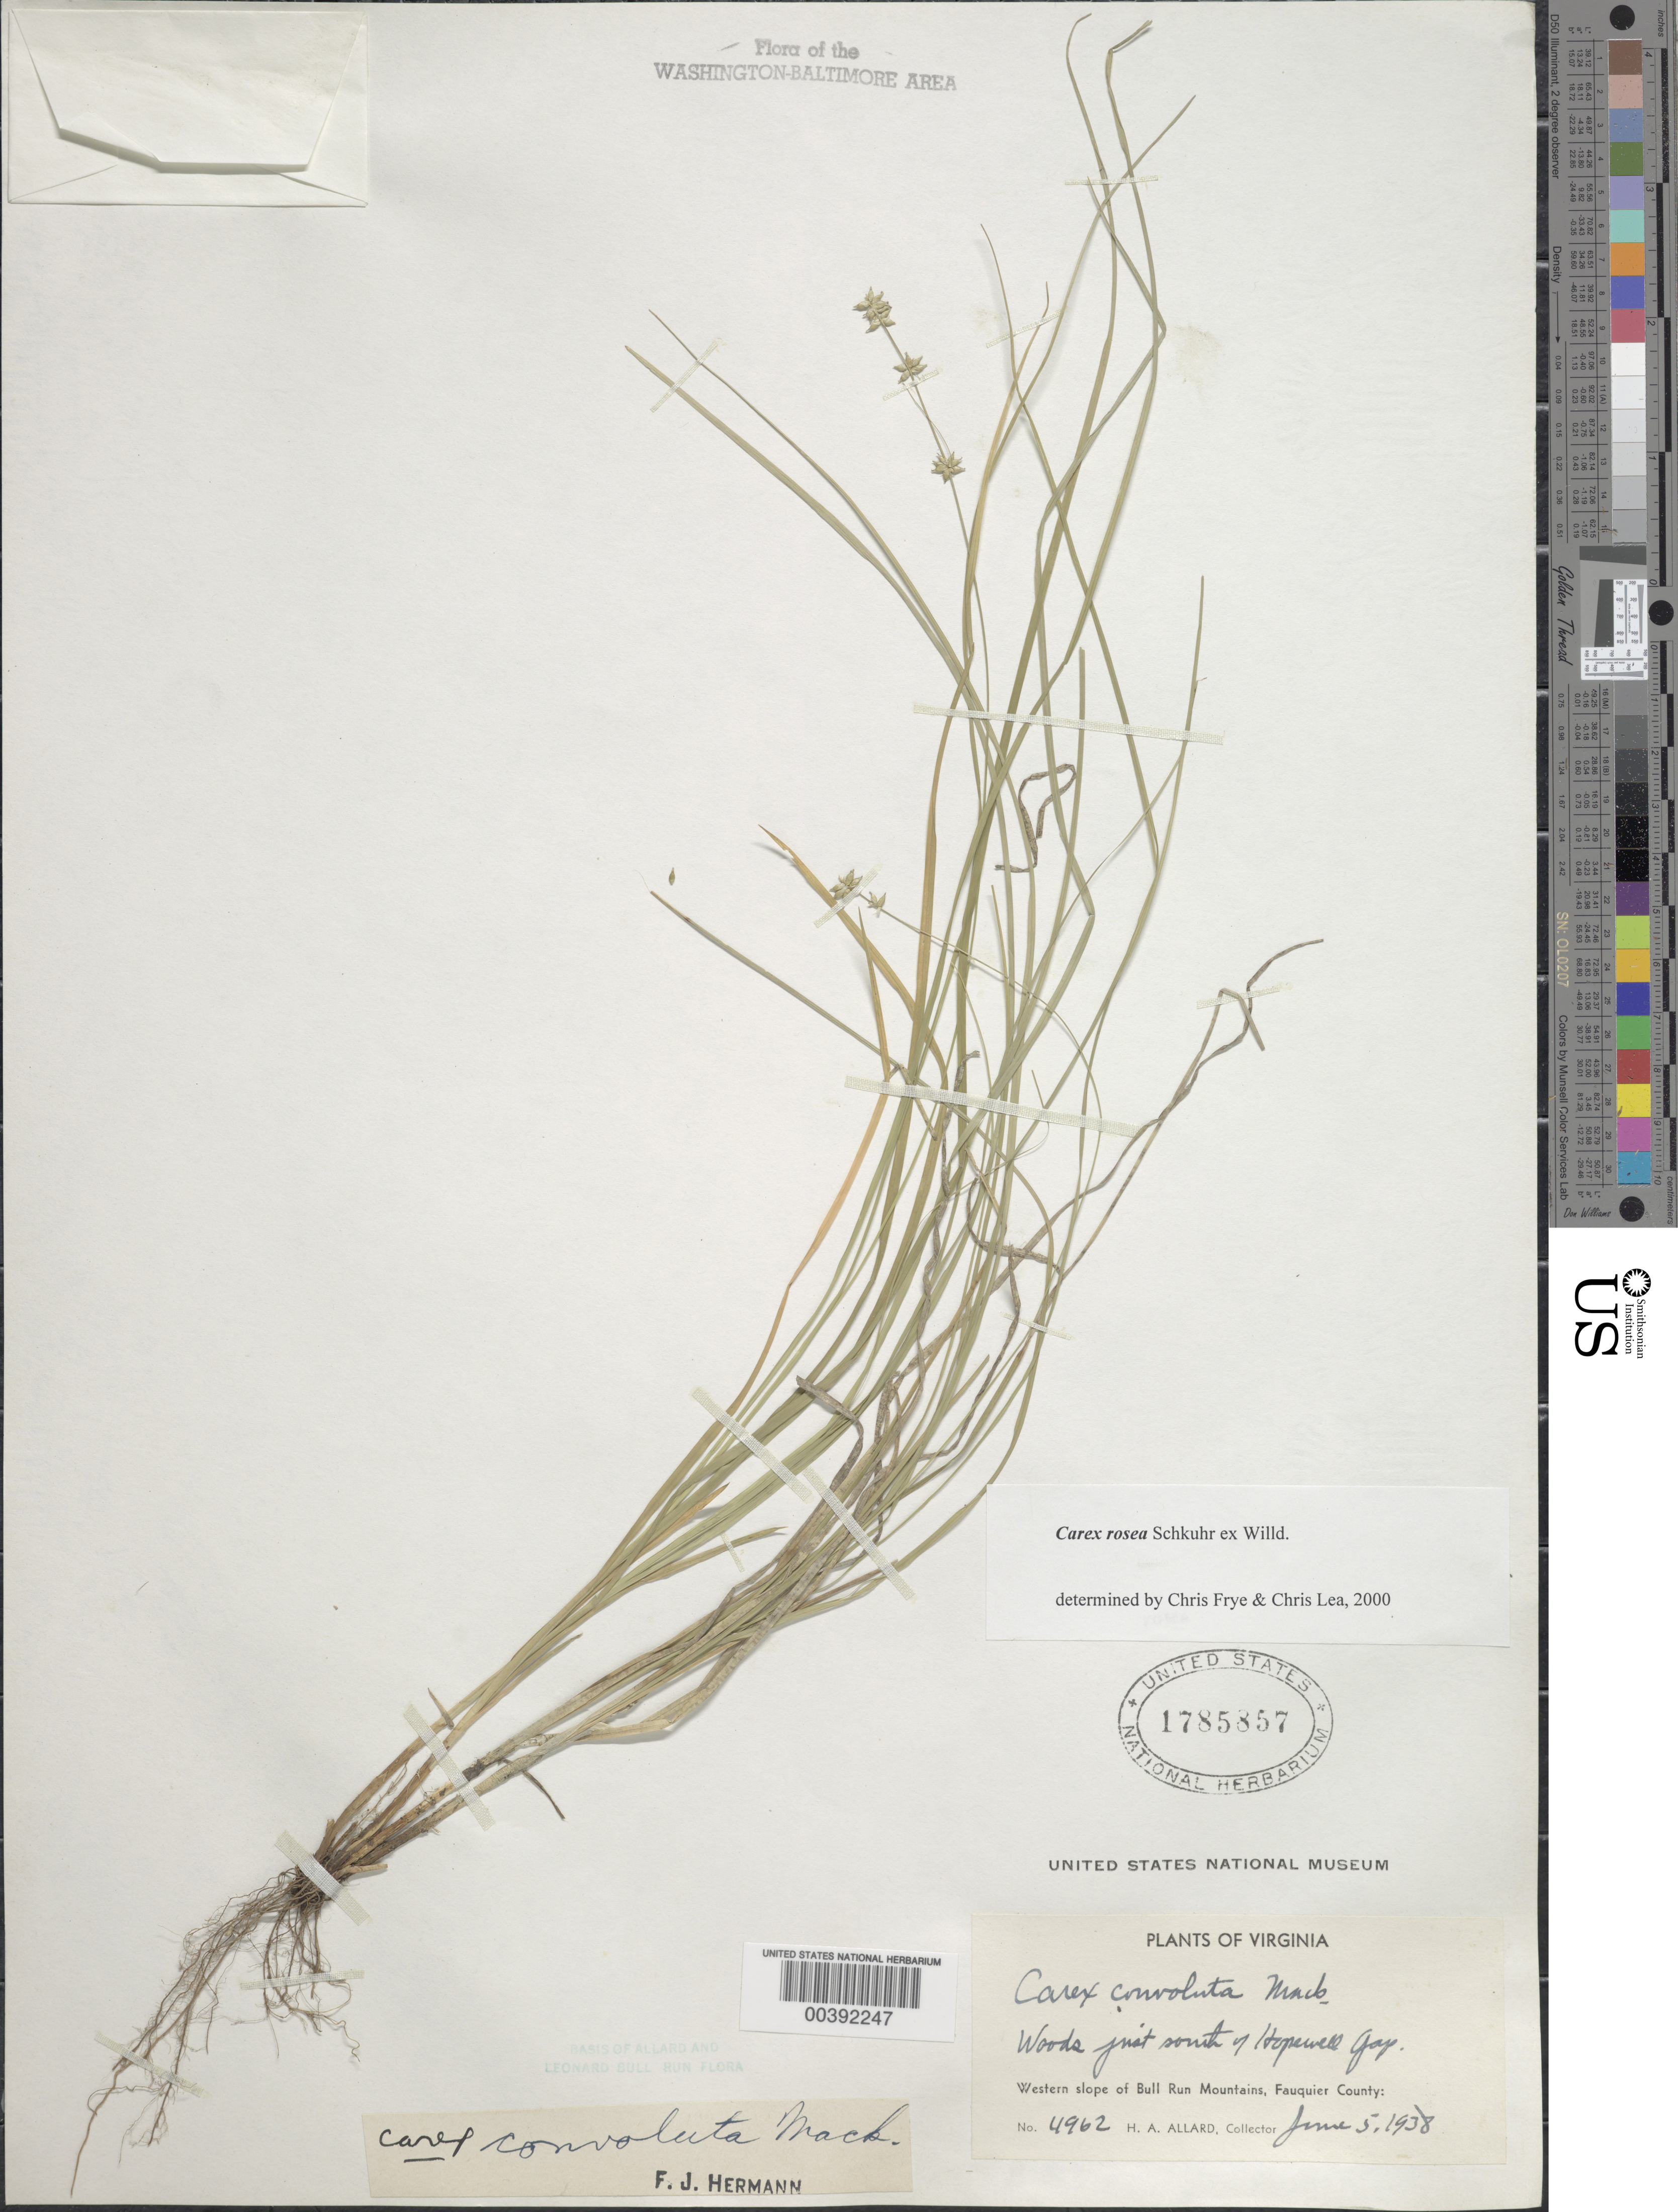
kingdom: Plantae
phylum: Tracheophyta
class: Liliopsida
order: Poales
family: Cyperaceae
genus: Carex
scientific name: Carex rosea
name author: Willd.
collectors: H. A. Allard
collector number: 4962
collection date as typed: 05 Jun 1938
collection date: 1938-06-05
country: United States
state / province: Virginia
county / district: Fauquier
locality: South of Hopewell Gap Bull Run Mts.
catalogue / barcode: US 1785857